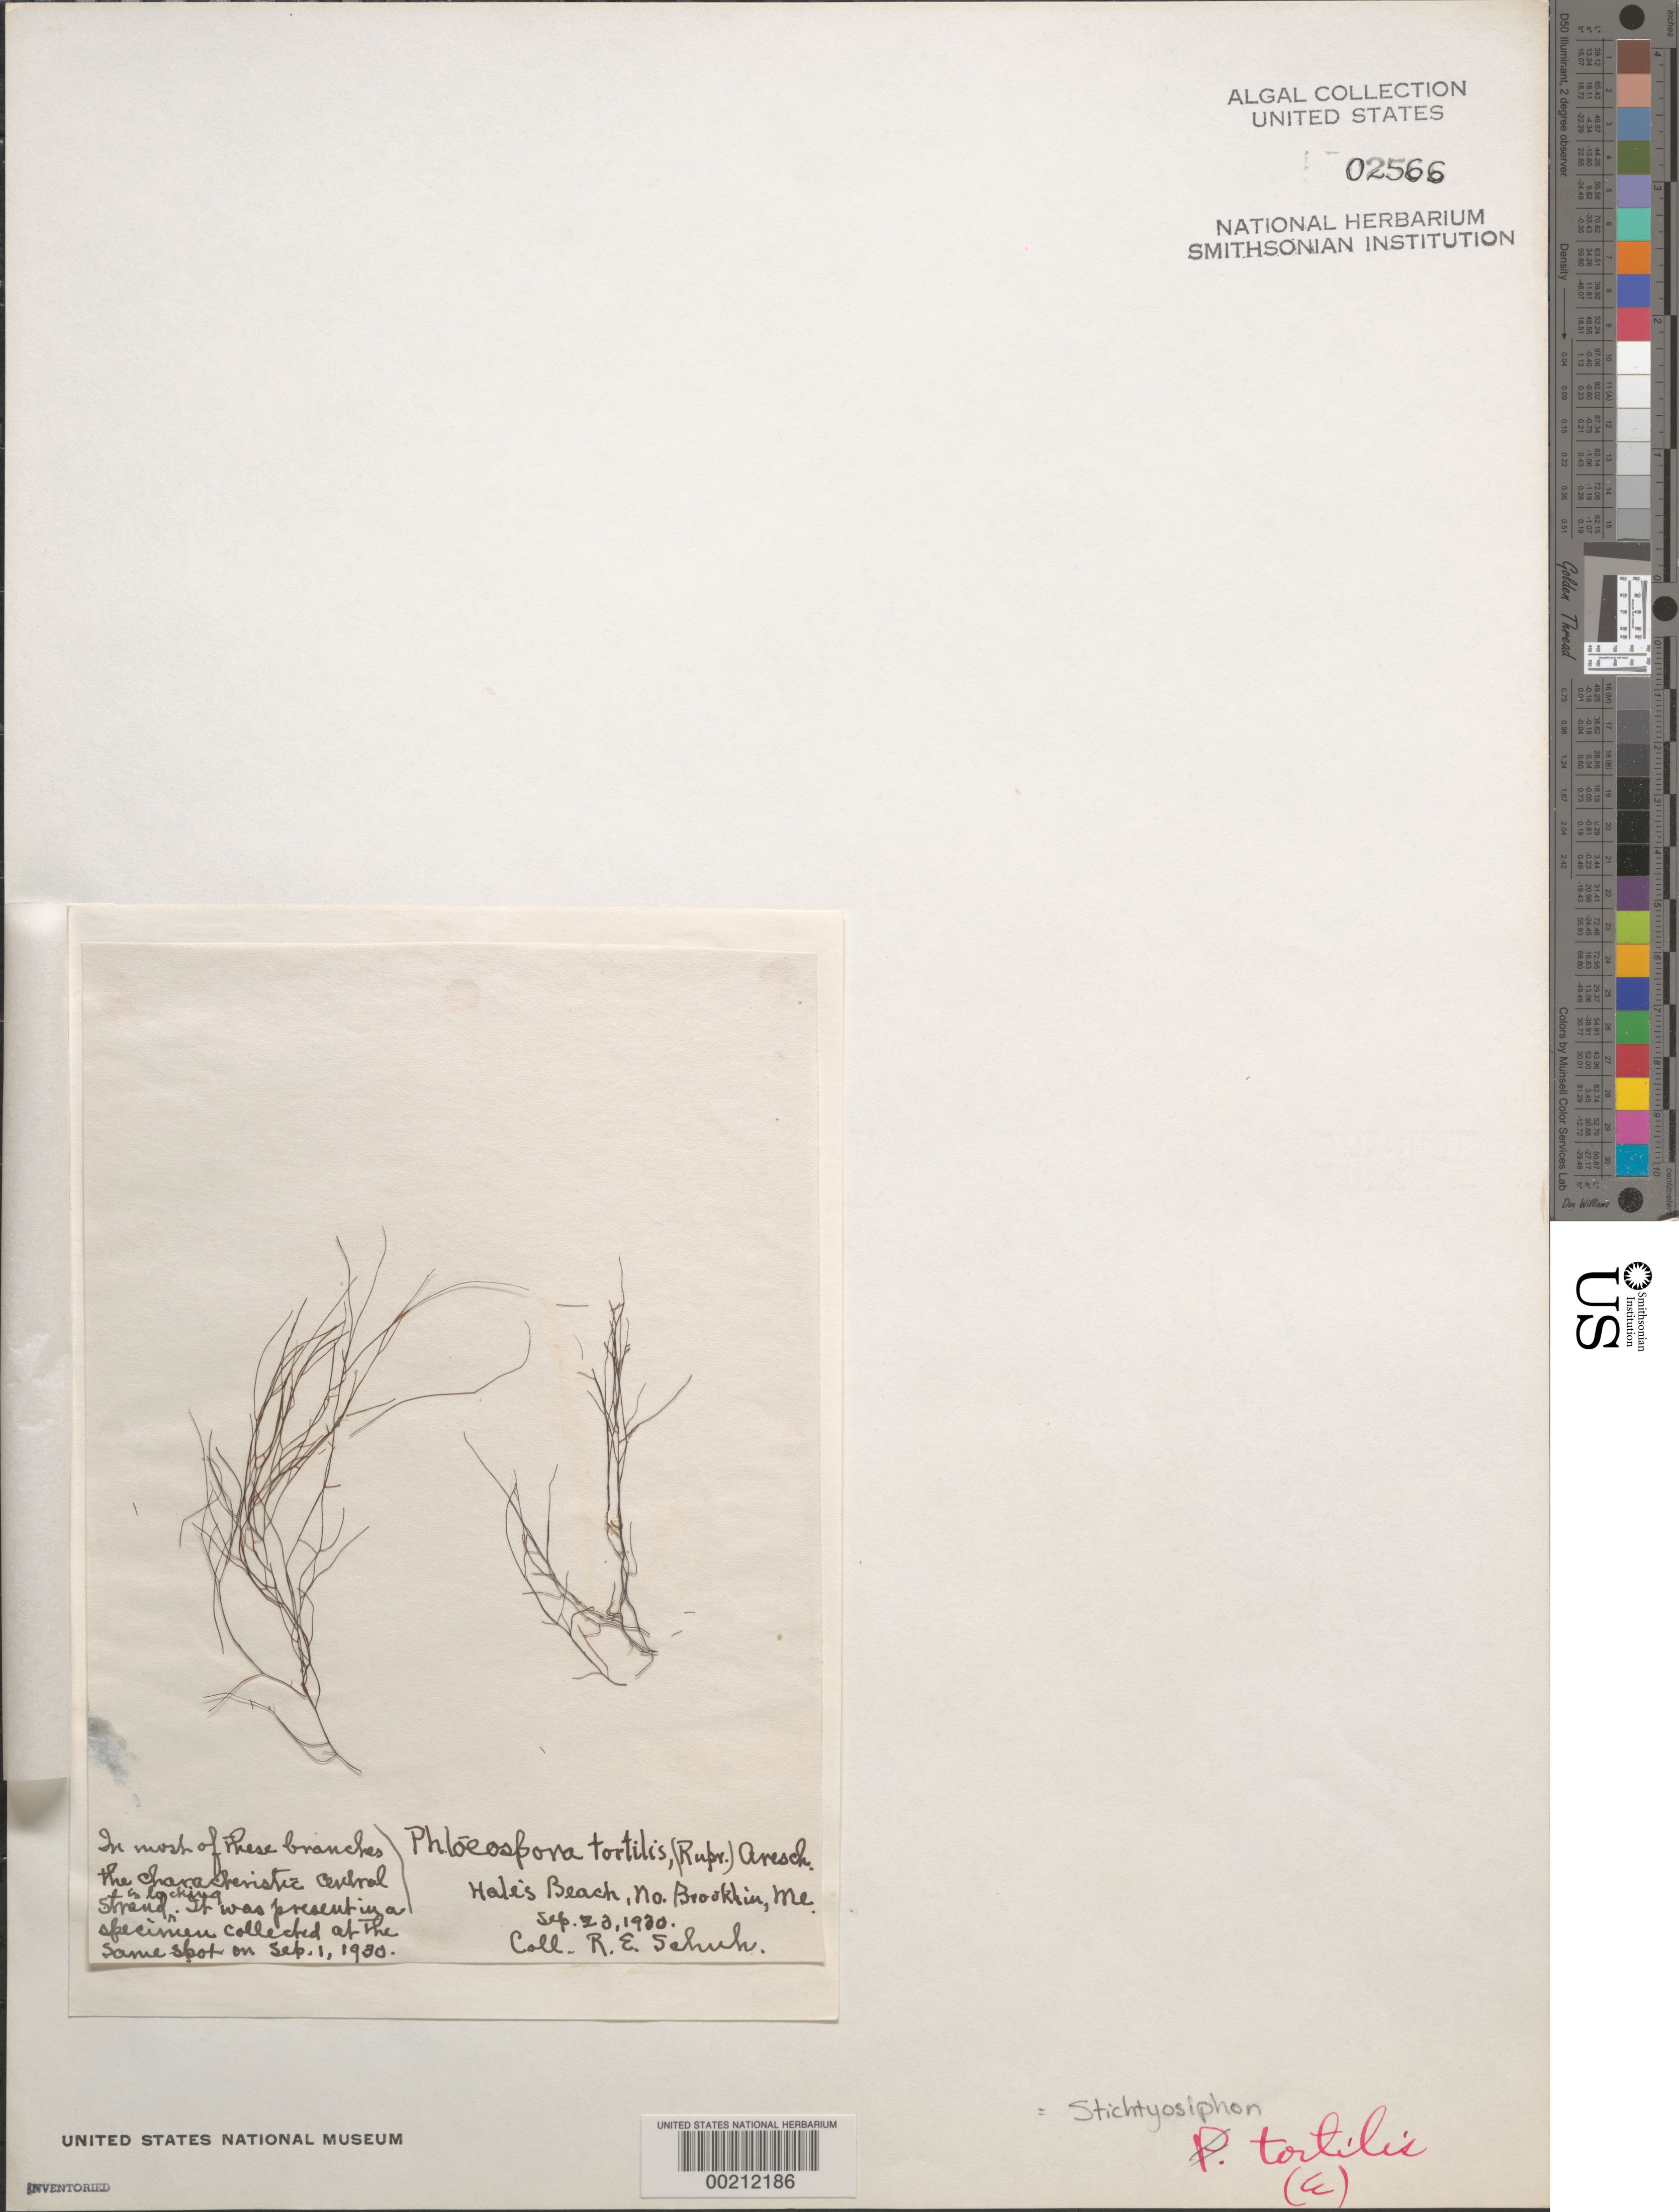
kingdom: Chromista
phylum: Ochrophyta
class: Phaeophyceae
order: Ectocarpales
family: Chordariaceae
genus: Stictyosiphon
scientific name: Stictyosiphon tortilis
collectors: R. Schuh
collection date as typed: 23 Sep 1930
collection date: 1930-09-23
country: United States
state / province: Maine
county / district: Hancock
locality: Hales Beach, North Brooklin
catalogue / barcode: US 2566